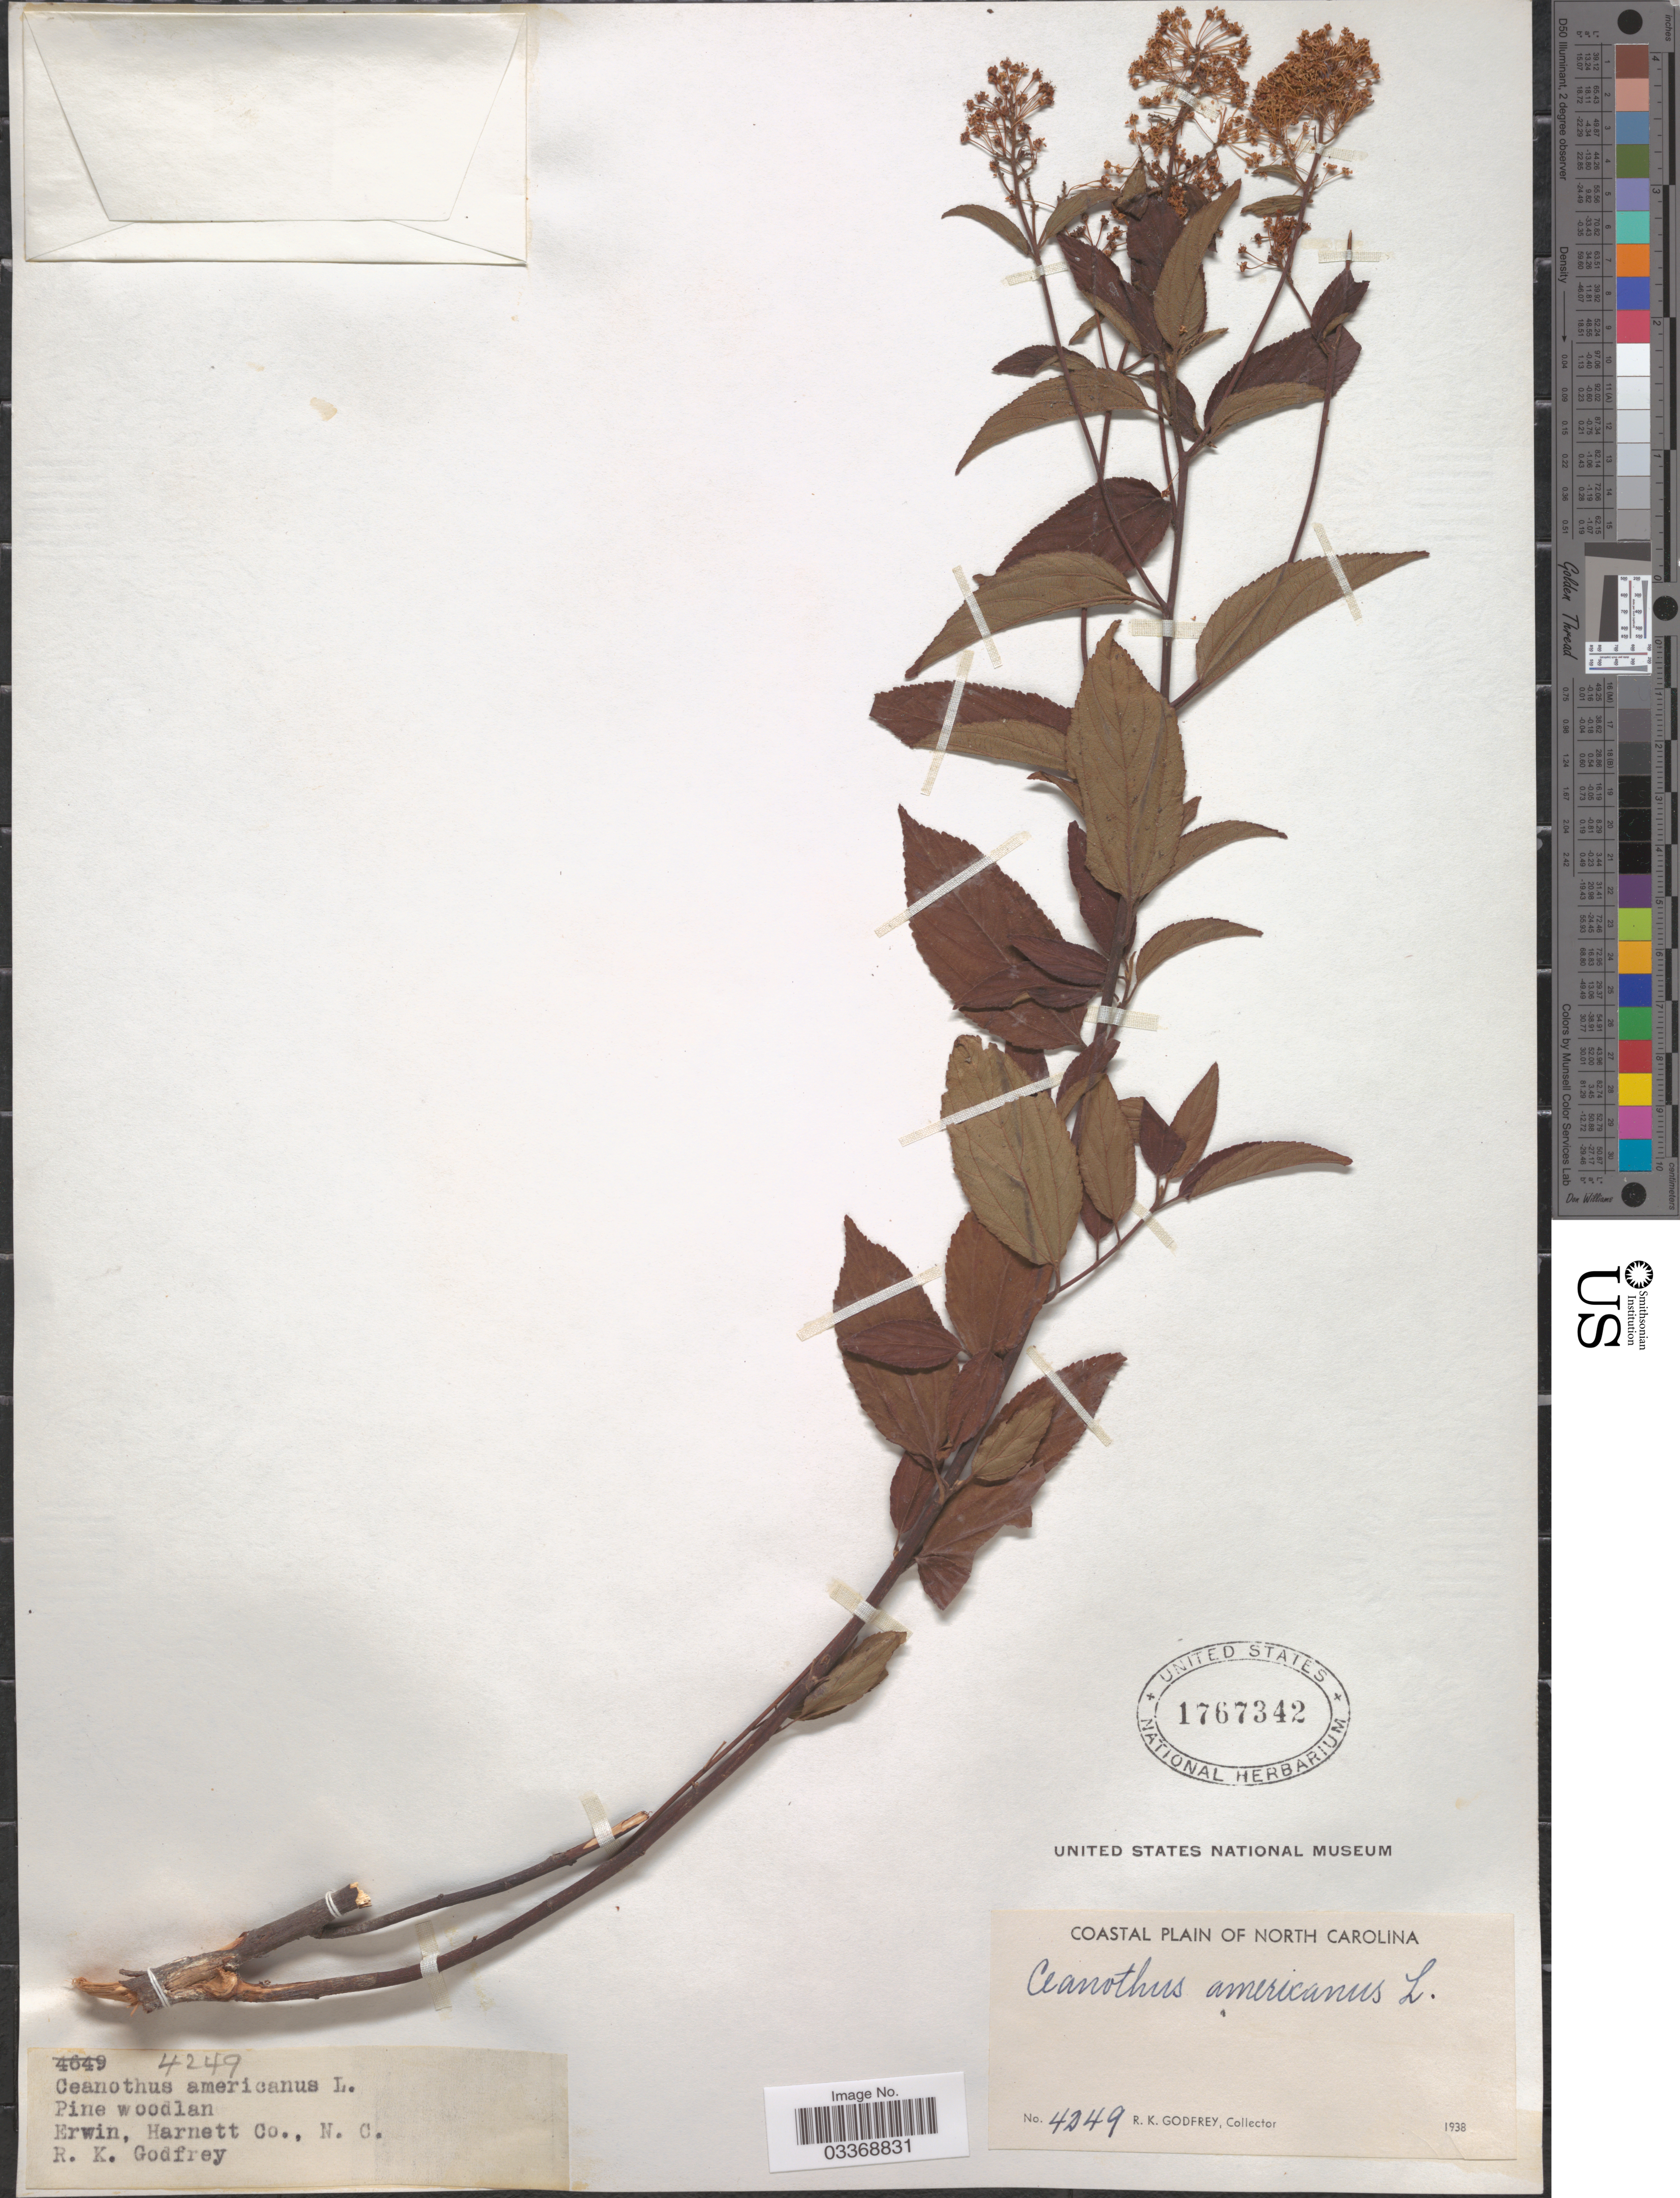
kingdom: Plantae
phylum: Tracheophyta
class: Magnoliopsida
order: Rosales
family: Rhamnaceae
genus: Ceanothus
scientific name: Ceanothus americanus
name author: L.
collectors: R. K. Godfrey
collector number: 4249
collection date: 1938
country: United States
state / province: North Carolina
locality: Erwin, Harnett Co. Coastal Plain of North Carolina.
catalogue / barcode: US 1767342